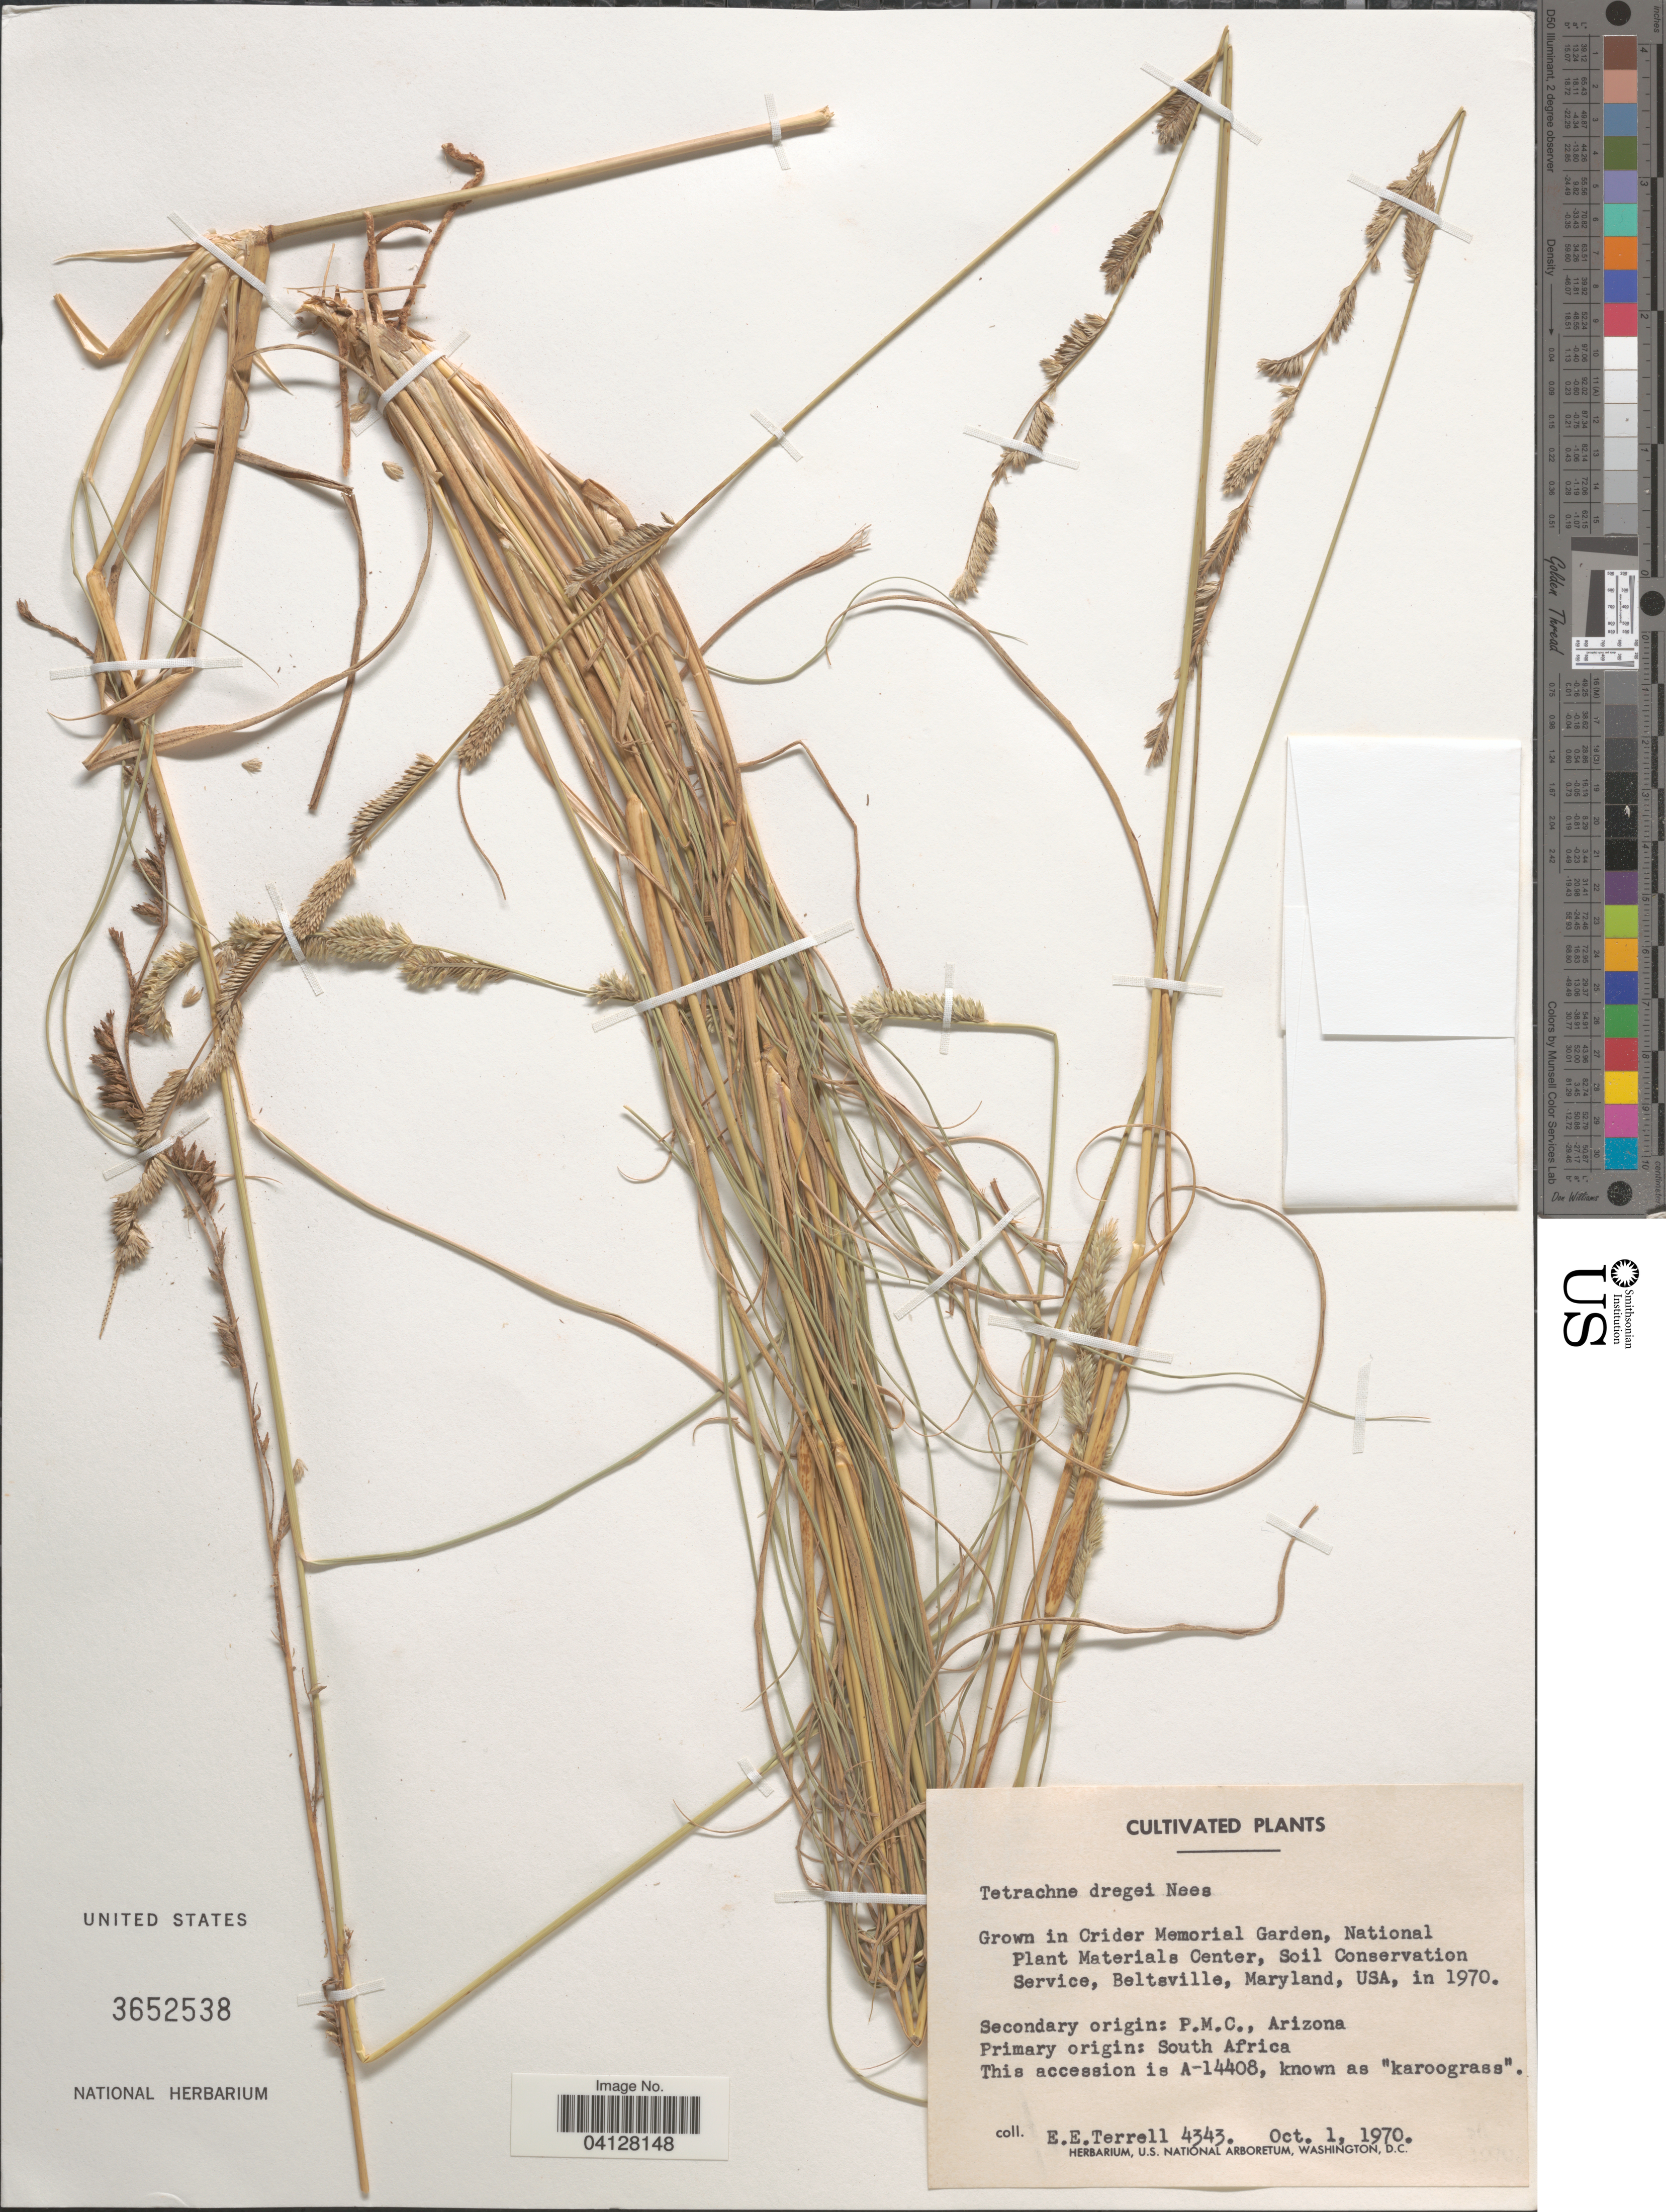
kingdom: Plantae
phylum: Tracheophyta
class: Liliopsida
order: Poales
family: Poaceae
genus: Tetrachne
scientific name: Tetrachne dregei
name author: Nees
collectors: E. E. Terrell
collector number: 4343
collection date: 1970-10-01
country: United States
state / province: Maryland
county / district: Prince George's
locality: Cultivated. Grown in Crider Memorial Garden, National Plant Materials Center, Soil Conservation Service, Beltsville.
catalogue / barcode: US 3652538